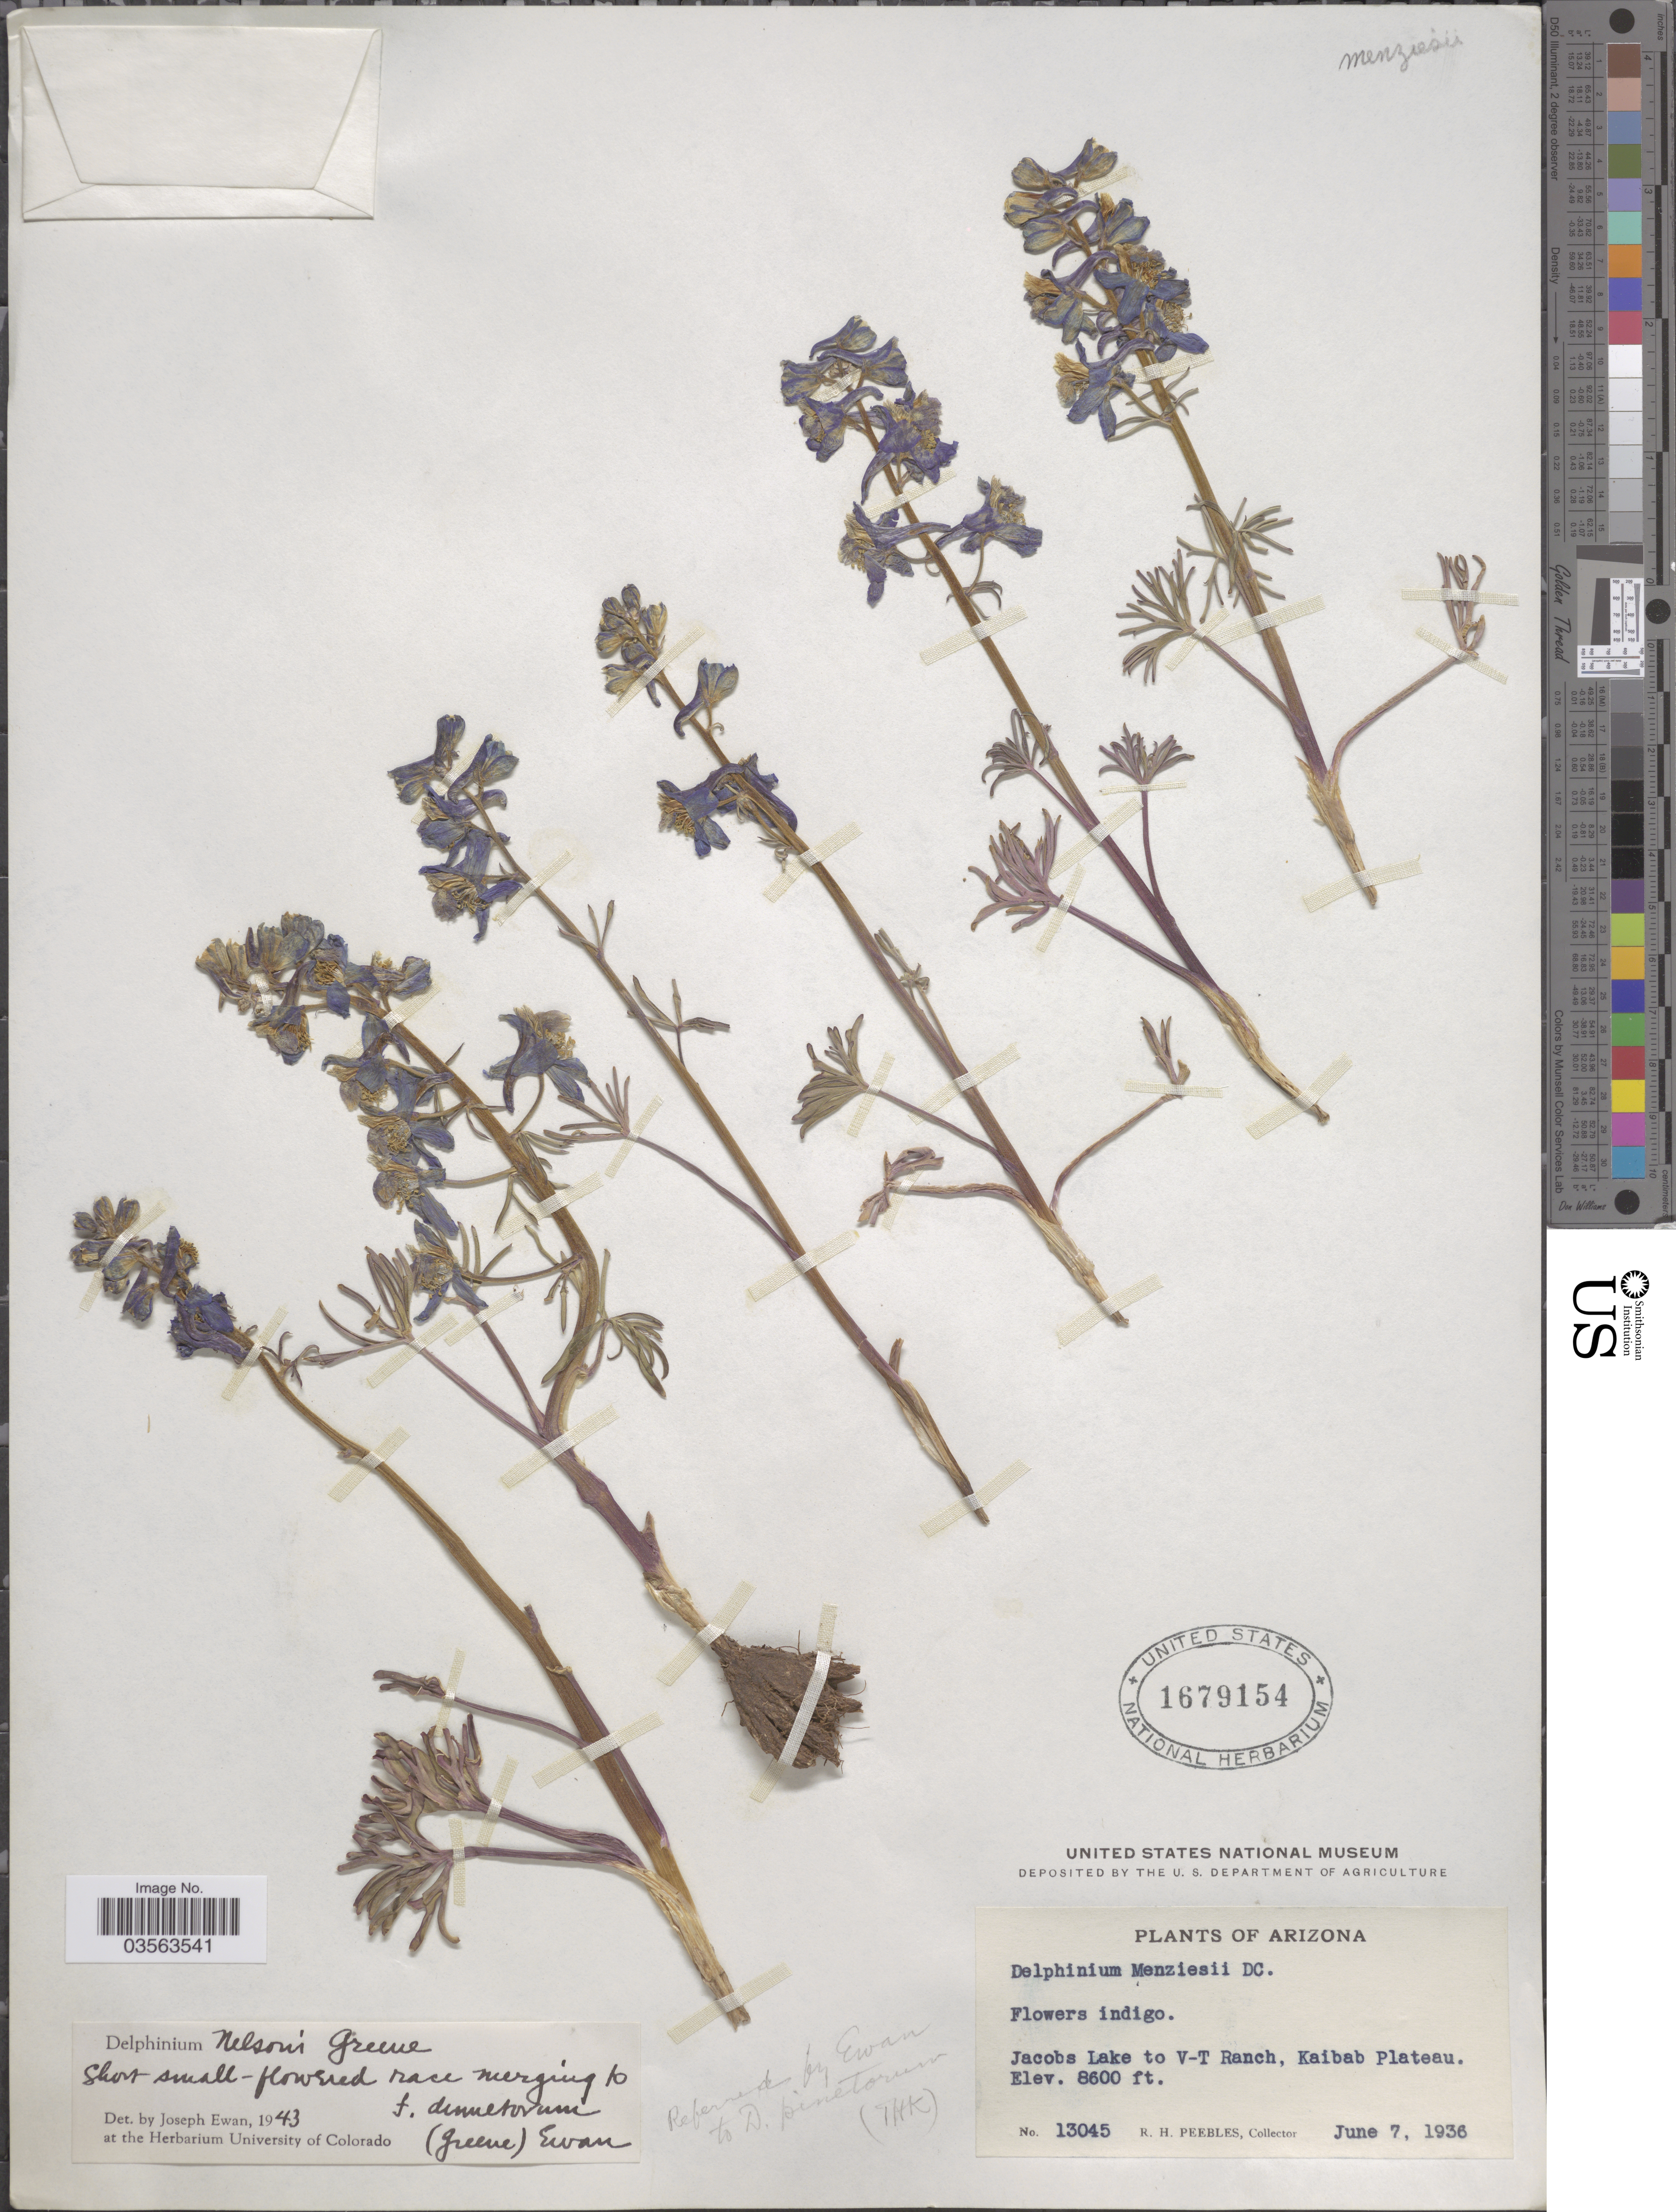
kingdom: Plantae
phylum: Tracheophyta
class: Magnoliopsida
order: Ranunculales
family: Ranunculaceae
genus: Delphinium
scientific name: Delphinium nelsonii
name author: Greene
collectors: R. H. Peebles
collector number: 13045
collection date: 1936-06-07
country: United States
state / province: Arizona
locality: Jacobs Lake to V-T Ranch, Kaibab Plateau.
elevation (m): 2621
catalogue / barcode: US 1679154